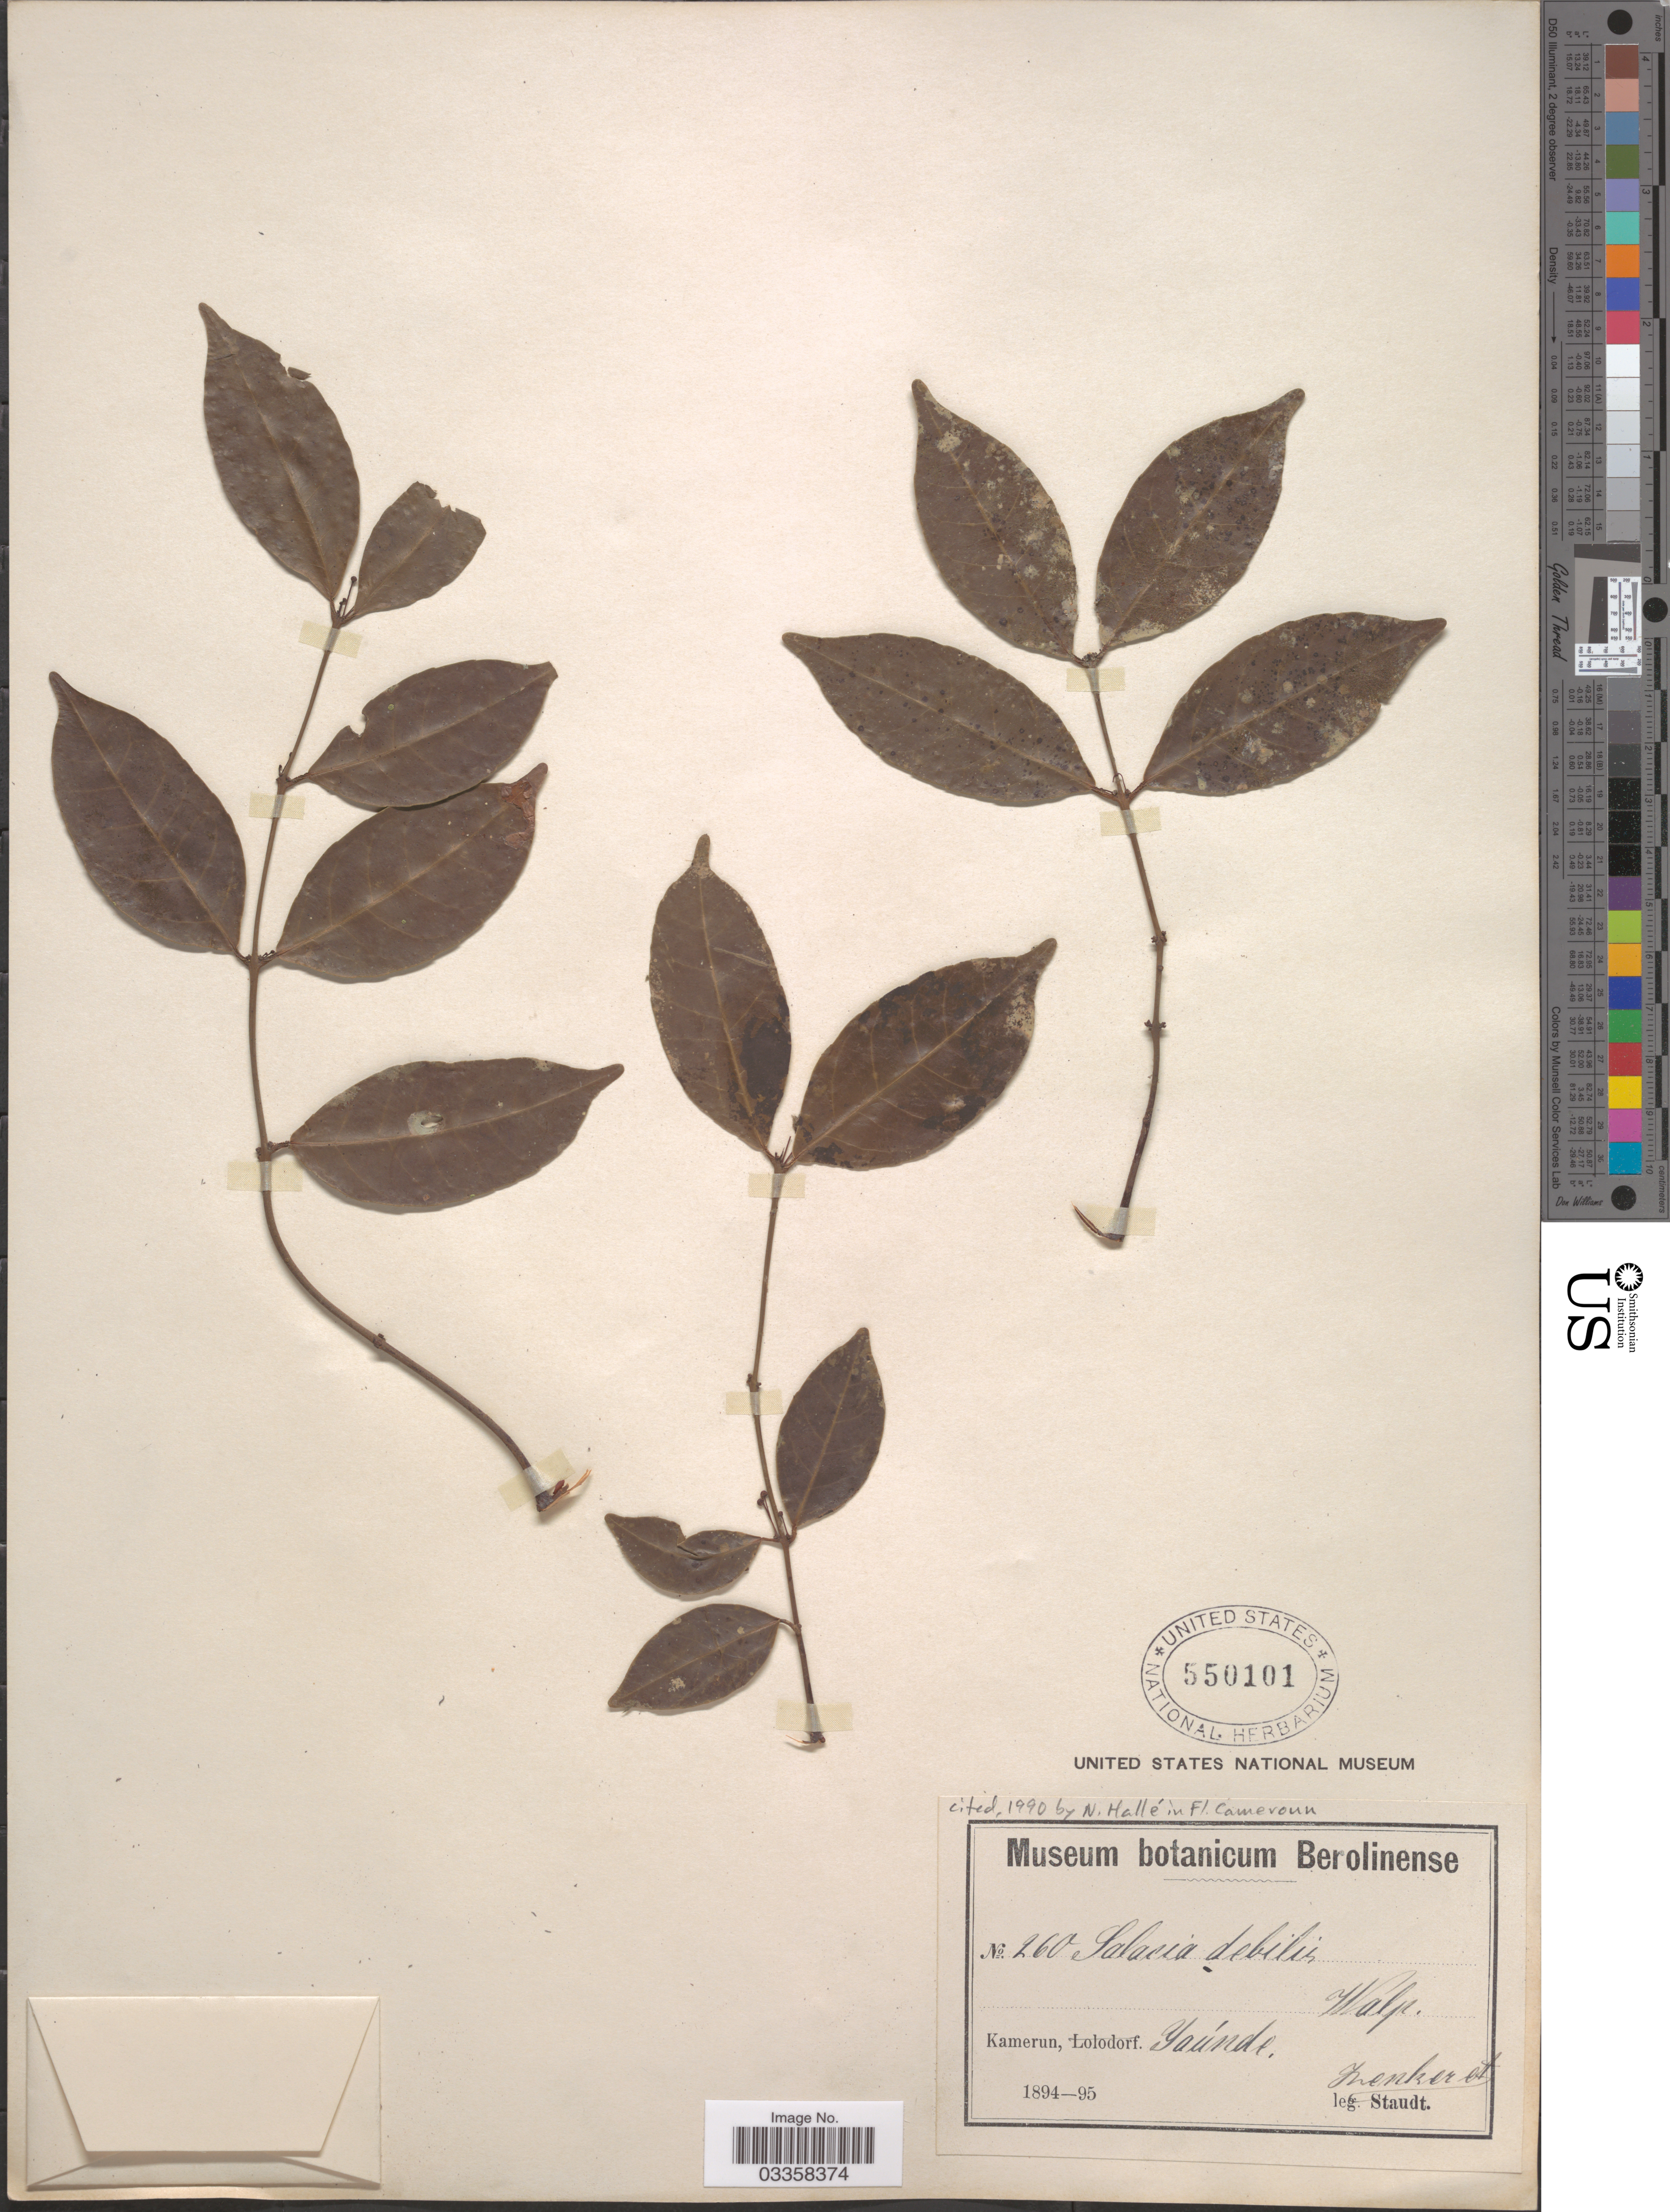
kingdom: Plantae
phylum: Tracheophyta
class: Magnoliopsida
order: Celastrales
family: Celastraceae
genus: Salacia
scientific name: Salacia debilis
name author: (G. Don) Walpers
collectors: Zenker, -- & -. Staudt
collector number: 260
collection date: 1894/1895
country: Cameroon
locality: Kamerun, Yaúnde.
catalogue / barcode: US 550101